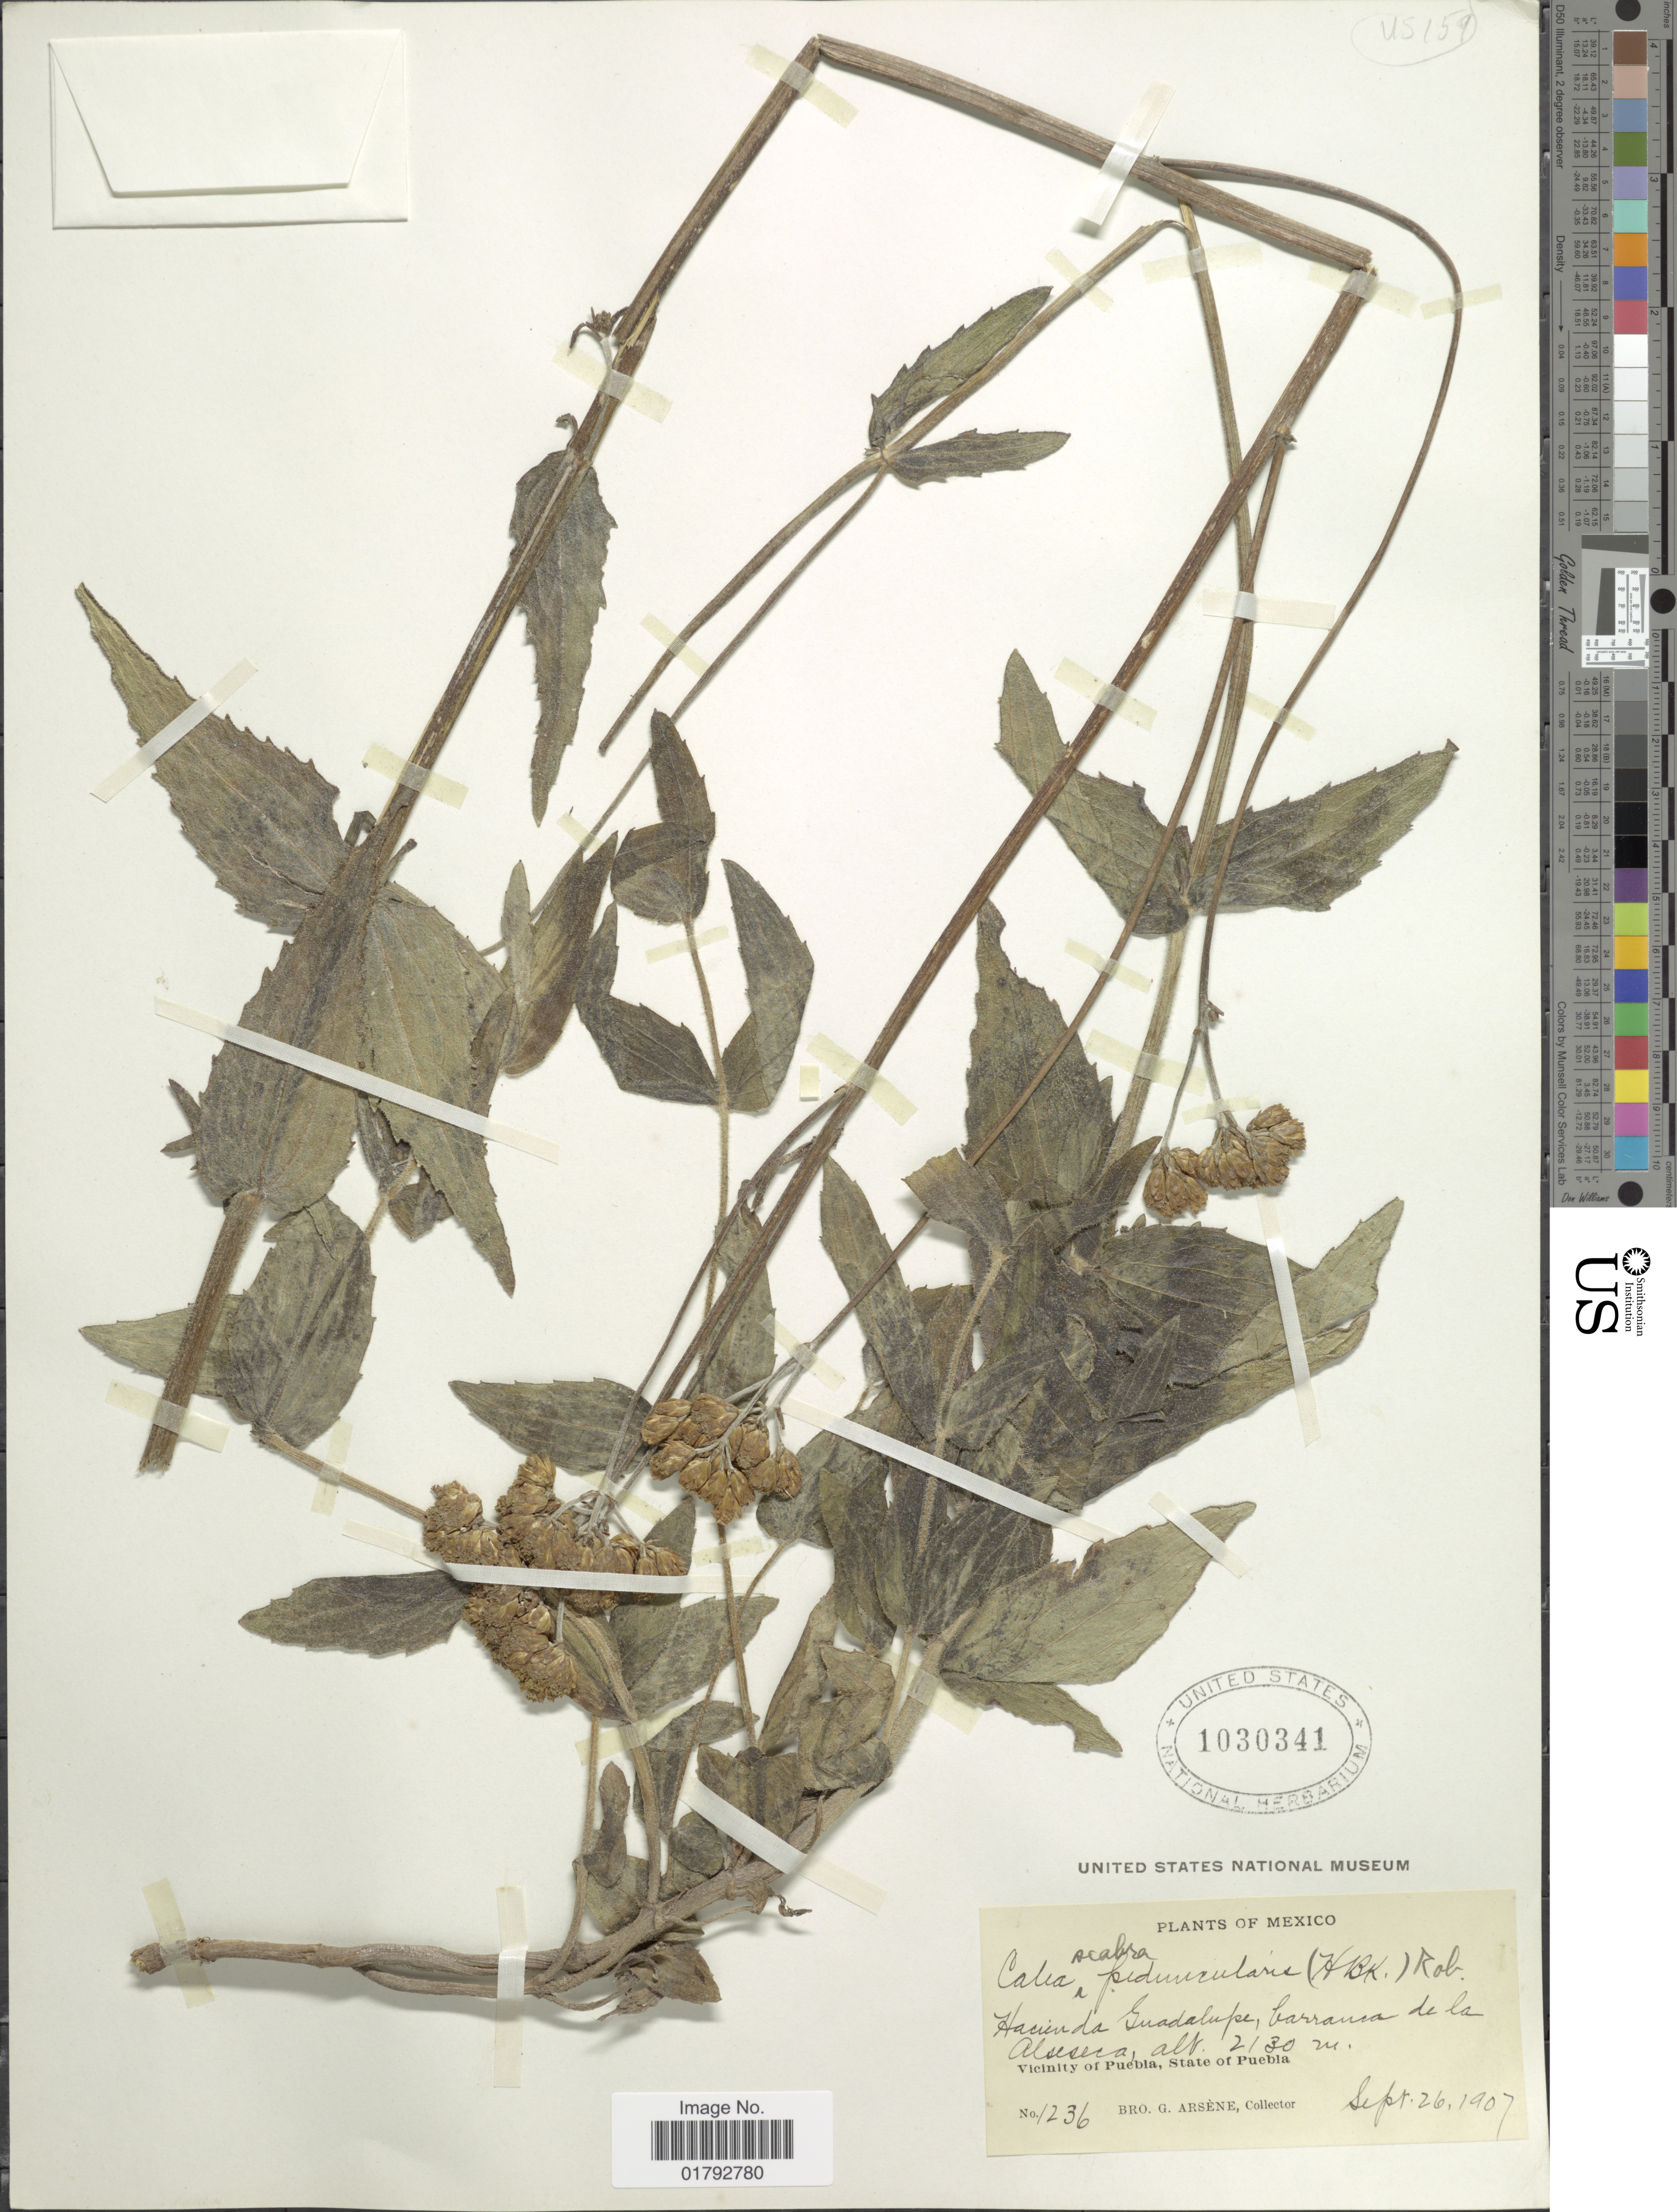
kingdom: Plantae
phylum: Tracheophyta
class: Magnoliopsida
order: Asterales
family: Asteraceae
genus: Alloispermum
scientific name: Alloispermum scabrum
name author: (Lag.) H. Rob.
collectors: Bro. G. Arsène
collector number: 1236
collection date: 1907-09-26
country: Mexico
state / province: Puebla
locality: Hacienda Guadalupe, barranca de la Alseseca, Vicinity of Puebla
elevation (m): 1230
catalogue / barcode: US 1030341